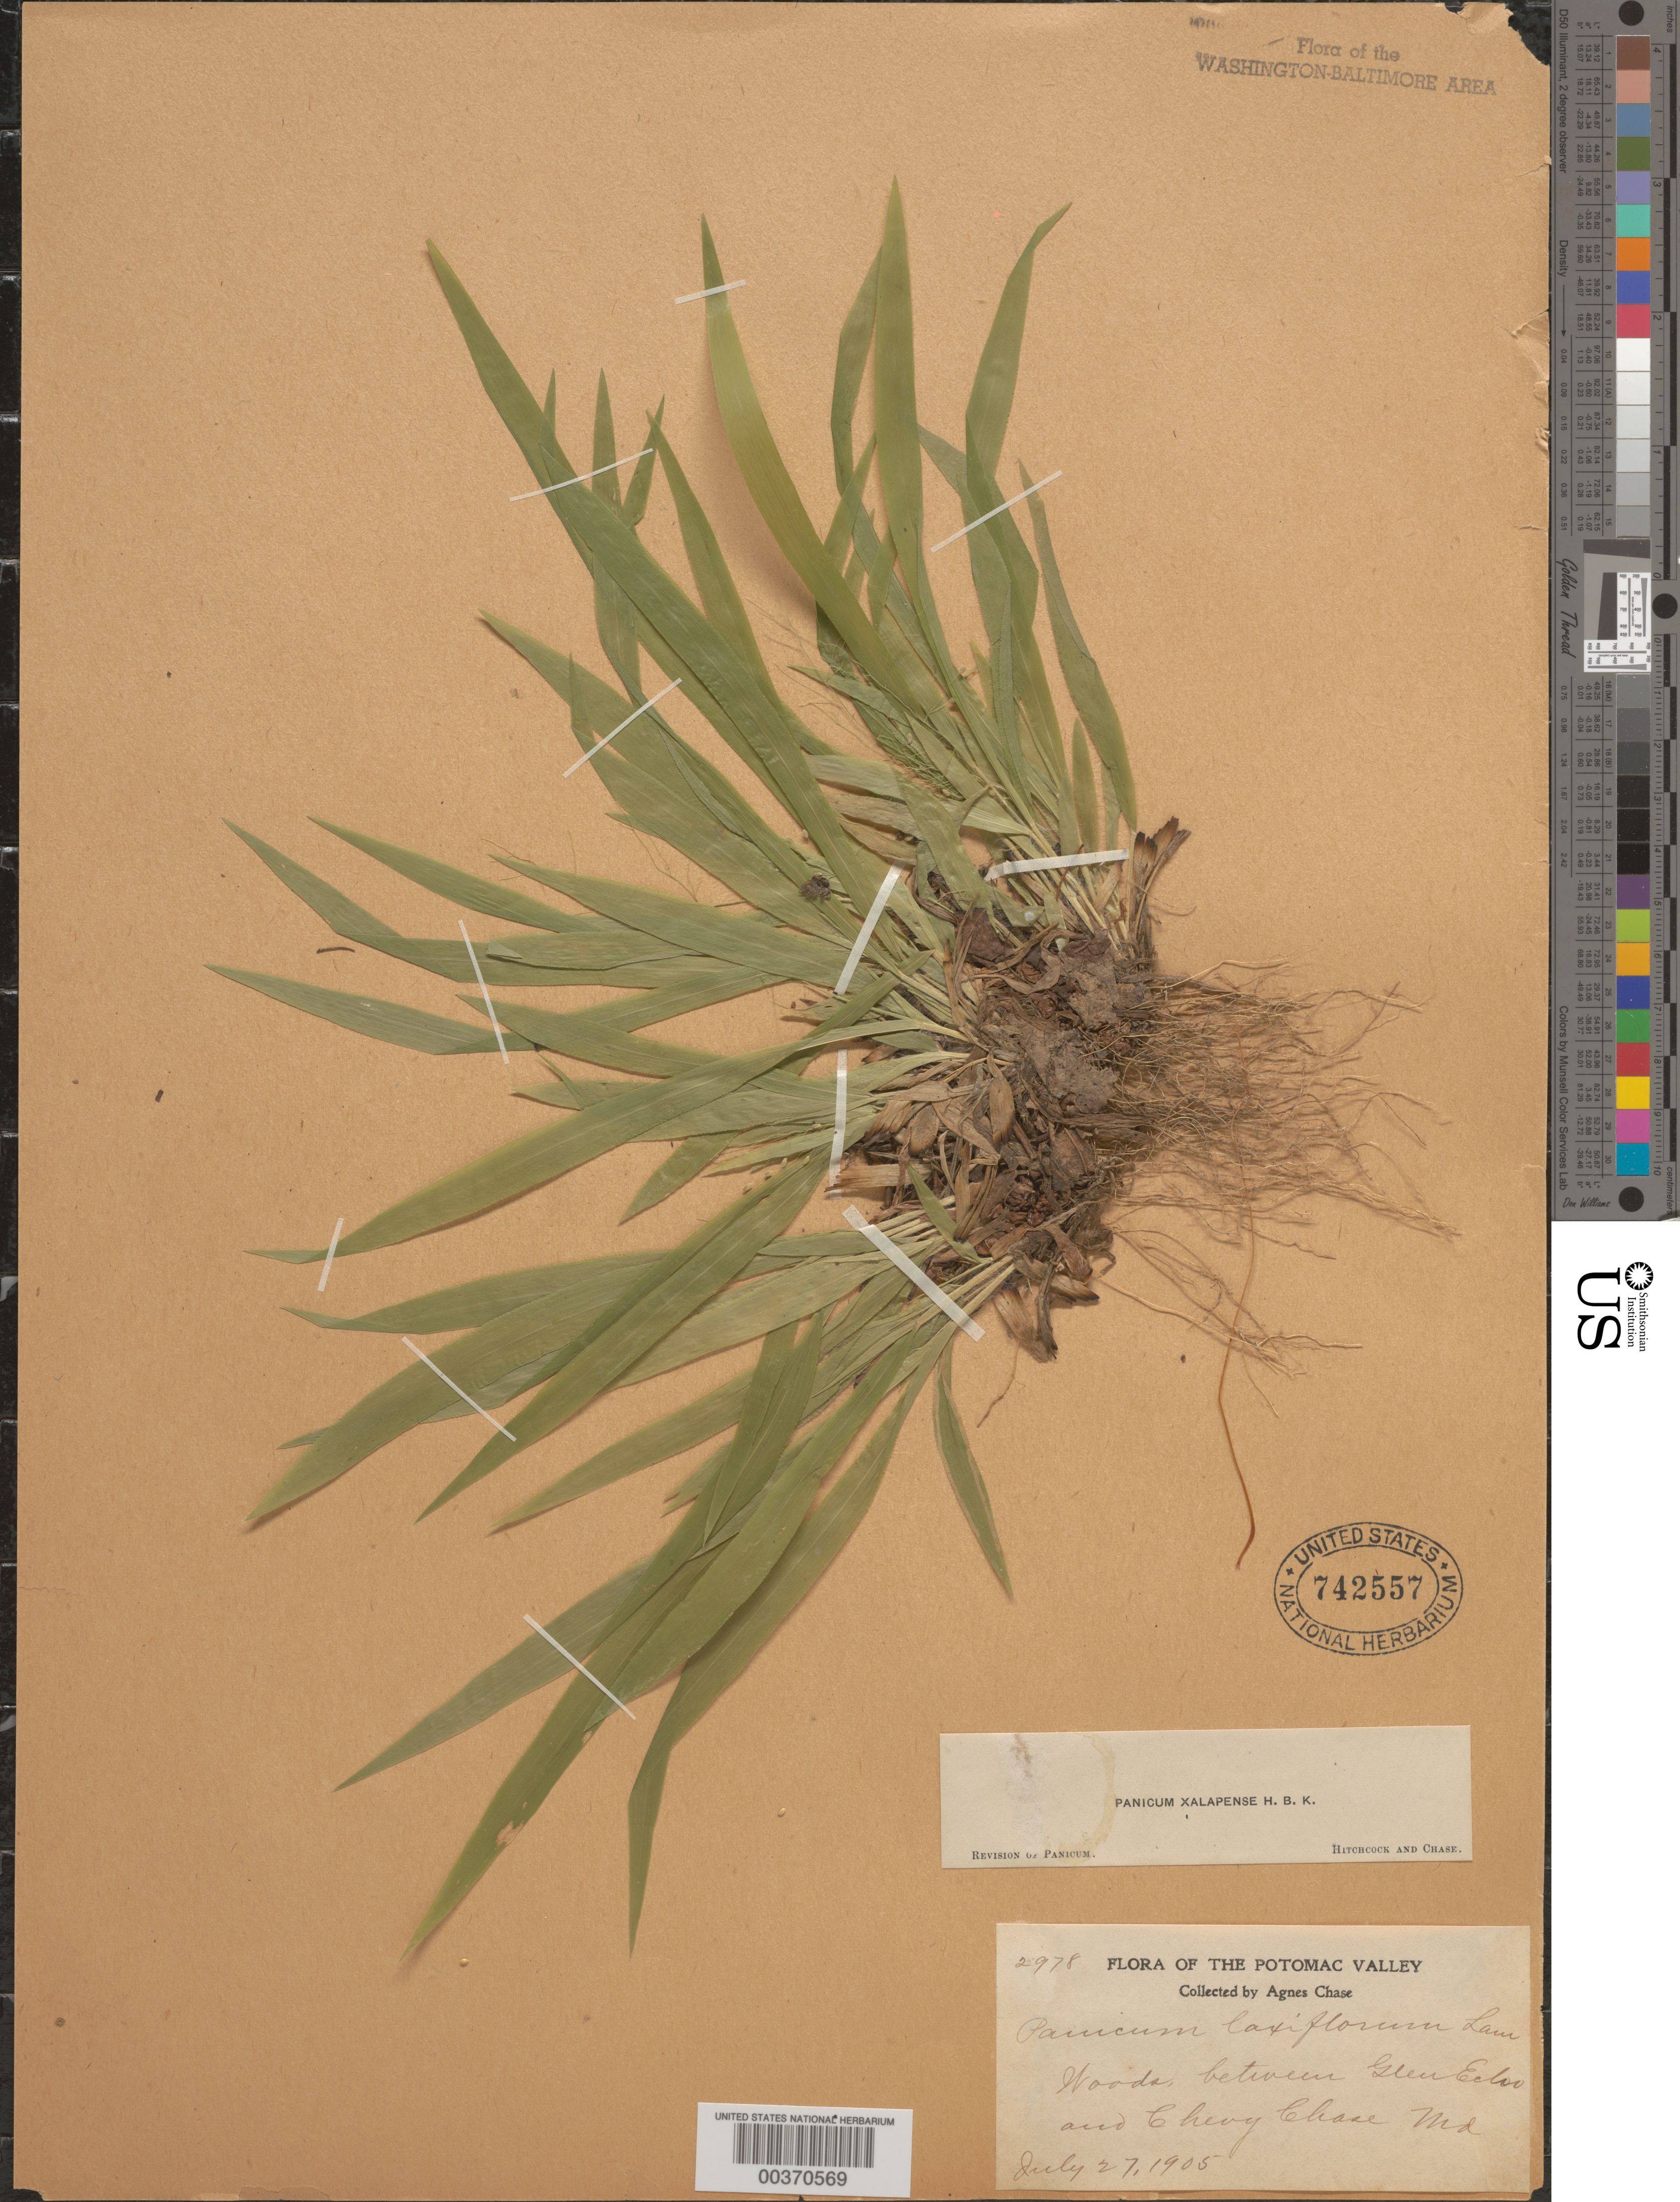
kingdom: Plantae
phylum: Tracheophyta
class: Liliopsida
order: Poales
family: Poaceae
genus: Dichanthelium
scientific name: Dichanthelium laxiflorum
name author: (Lam.) Gould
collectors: A. Chase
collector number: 2978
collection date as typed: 27 Jul 1905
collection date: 1905-07-27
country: United States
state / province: Maryland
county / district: Montgomery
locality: Between Glen Echo and Chevy Chase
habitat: Woods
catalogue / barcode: US 742557